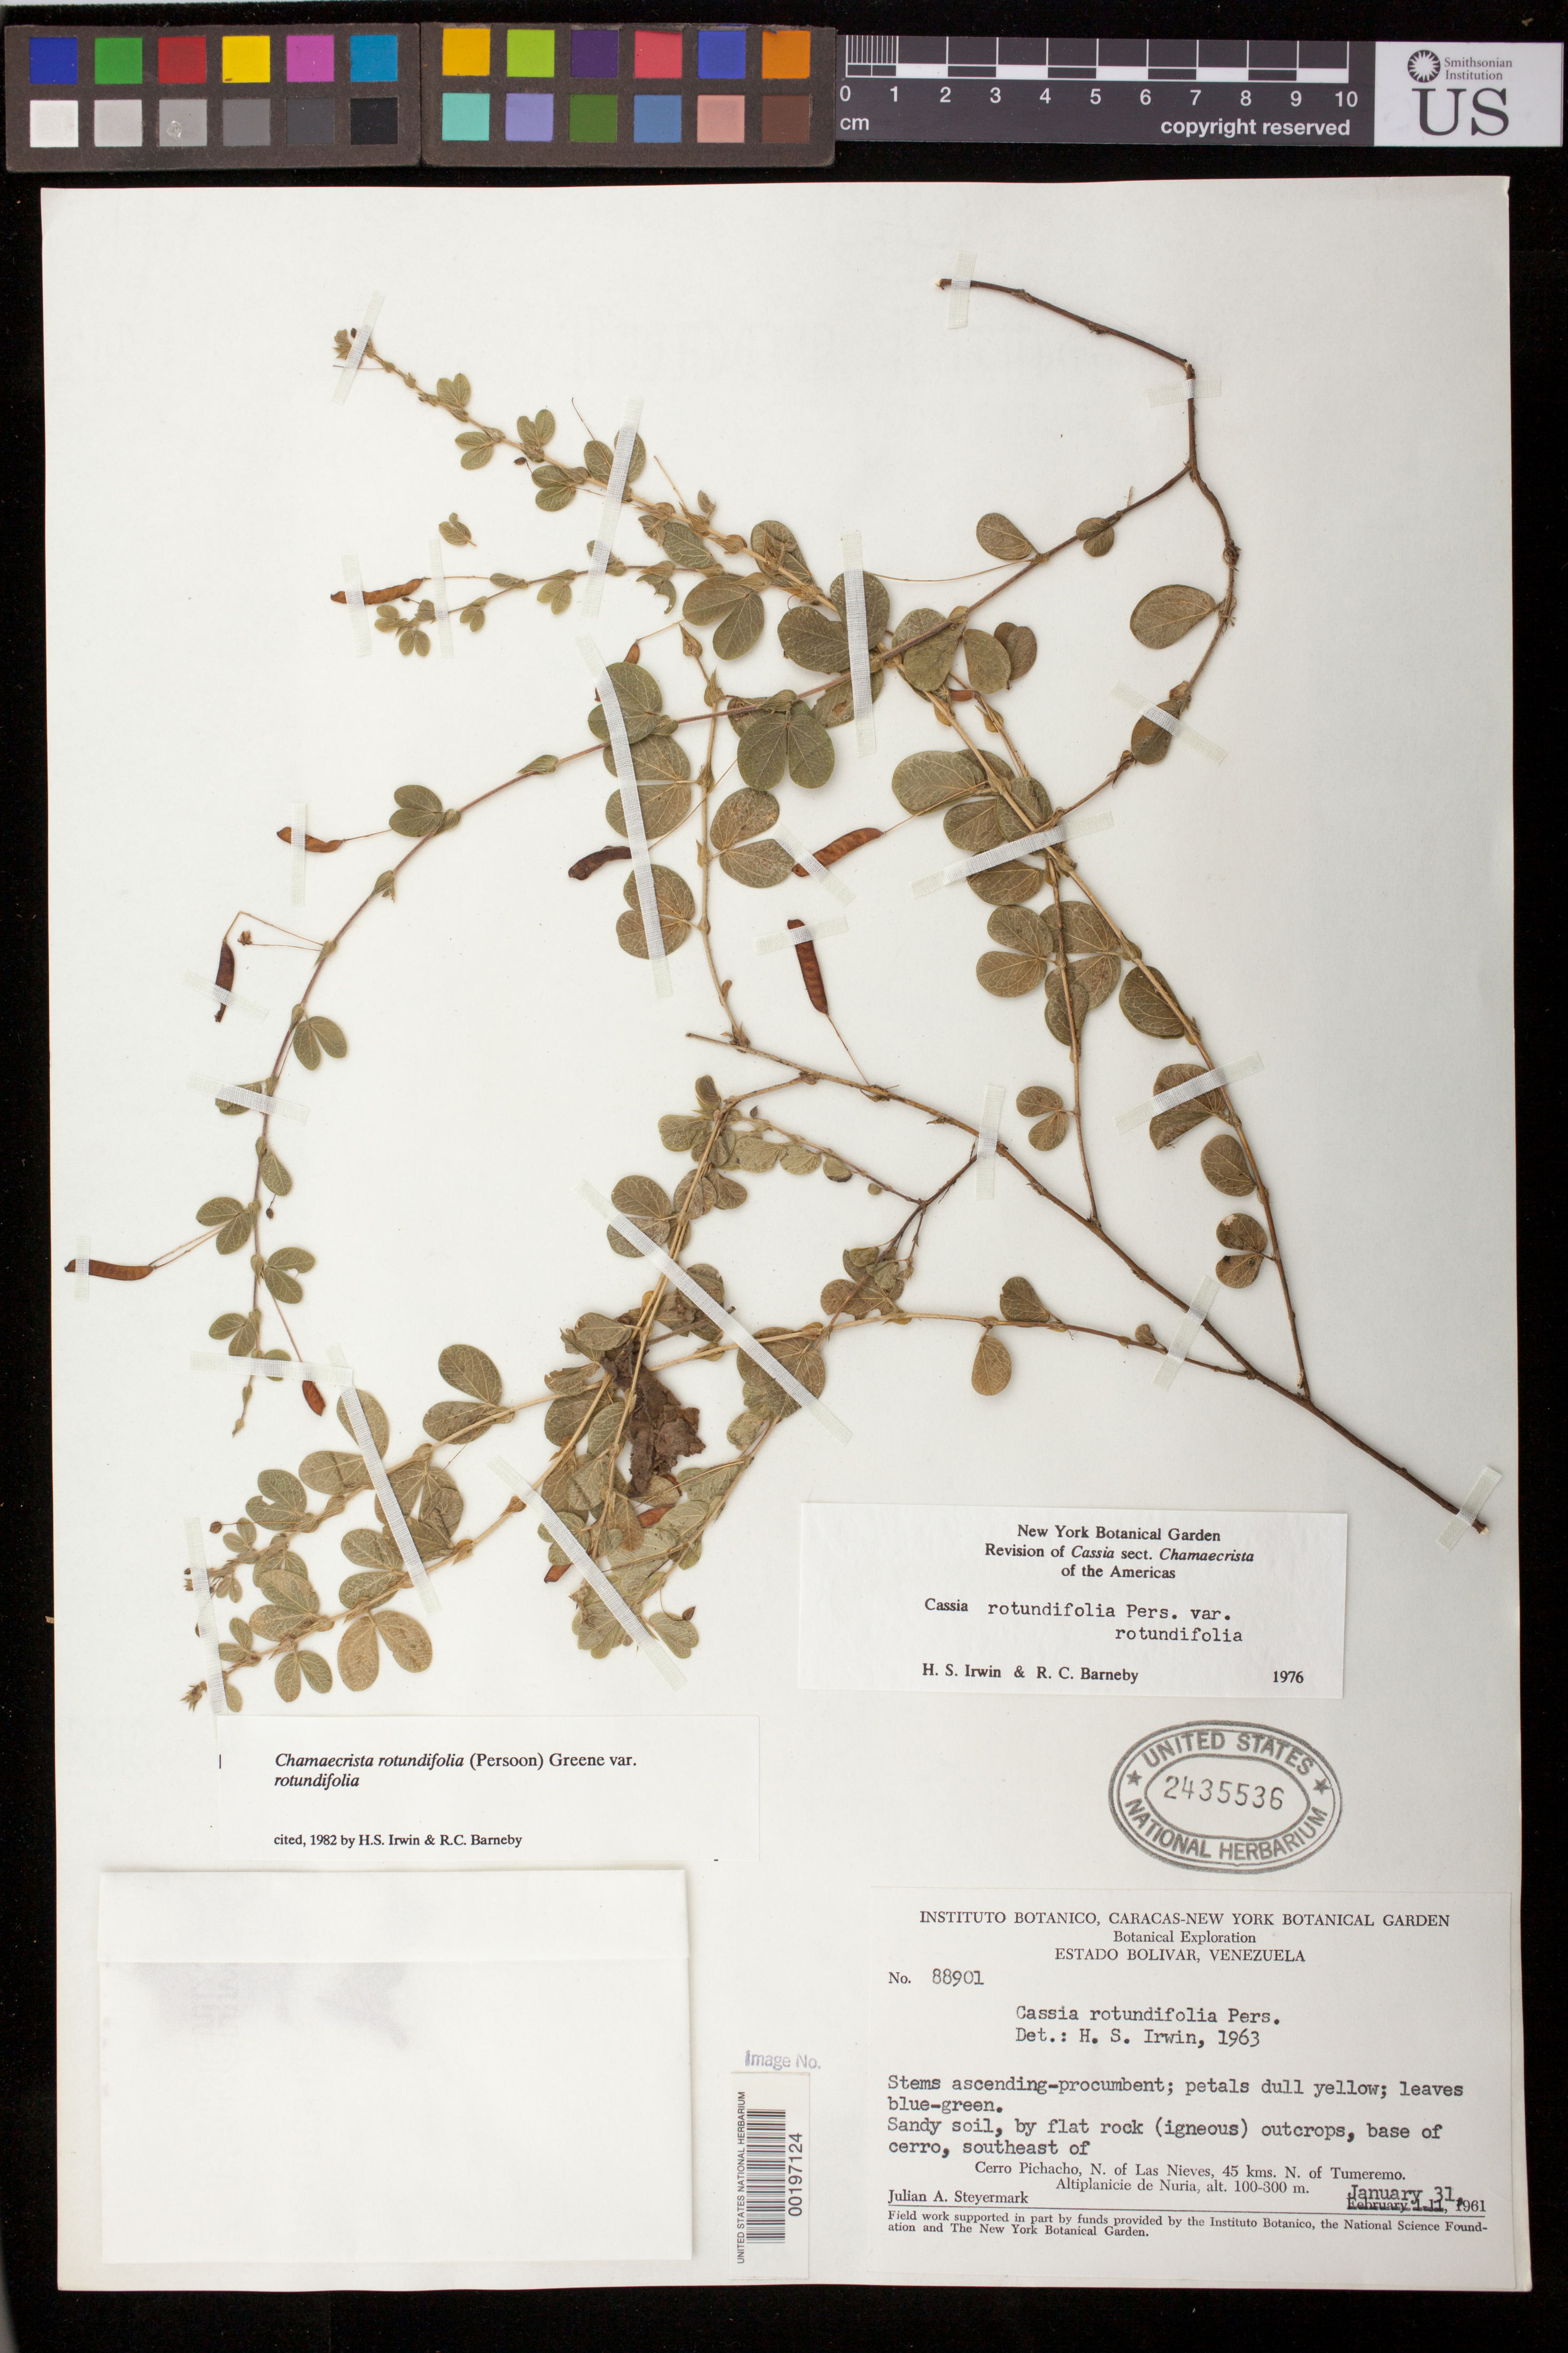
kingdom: Plantae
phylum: Tracheophyta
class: Magnoliopsida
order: Fabales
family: Fabaceae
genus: Chamaecrista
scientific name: Chamaecrista rotundifolia var. rotundifolia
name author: (Pers.) Greene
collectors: J. Steyermark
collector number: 88901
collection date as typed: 31 Jan 1961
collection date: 1961-01-31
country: Venezuela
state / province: Bolivar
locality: Southeast of Cerro Pichacho, N. of Las Nieves, 45 kms. N. of Tumeremo. Altiplanicie de Nuria.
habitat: Sandy soil, by flat rock (igneous) outcrops, base of cerro.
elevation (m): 100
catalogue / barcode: US 2435536